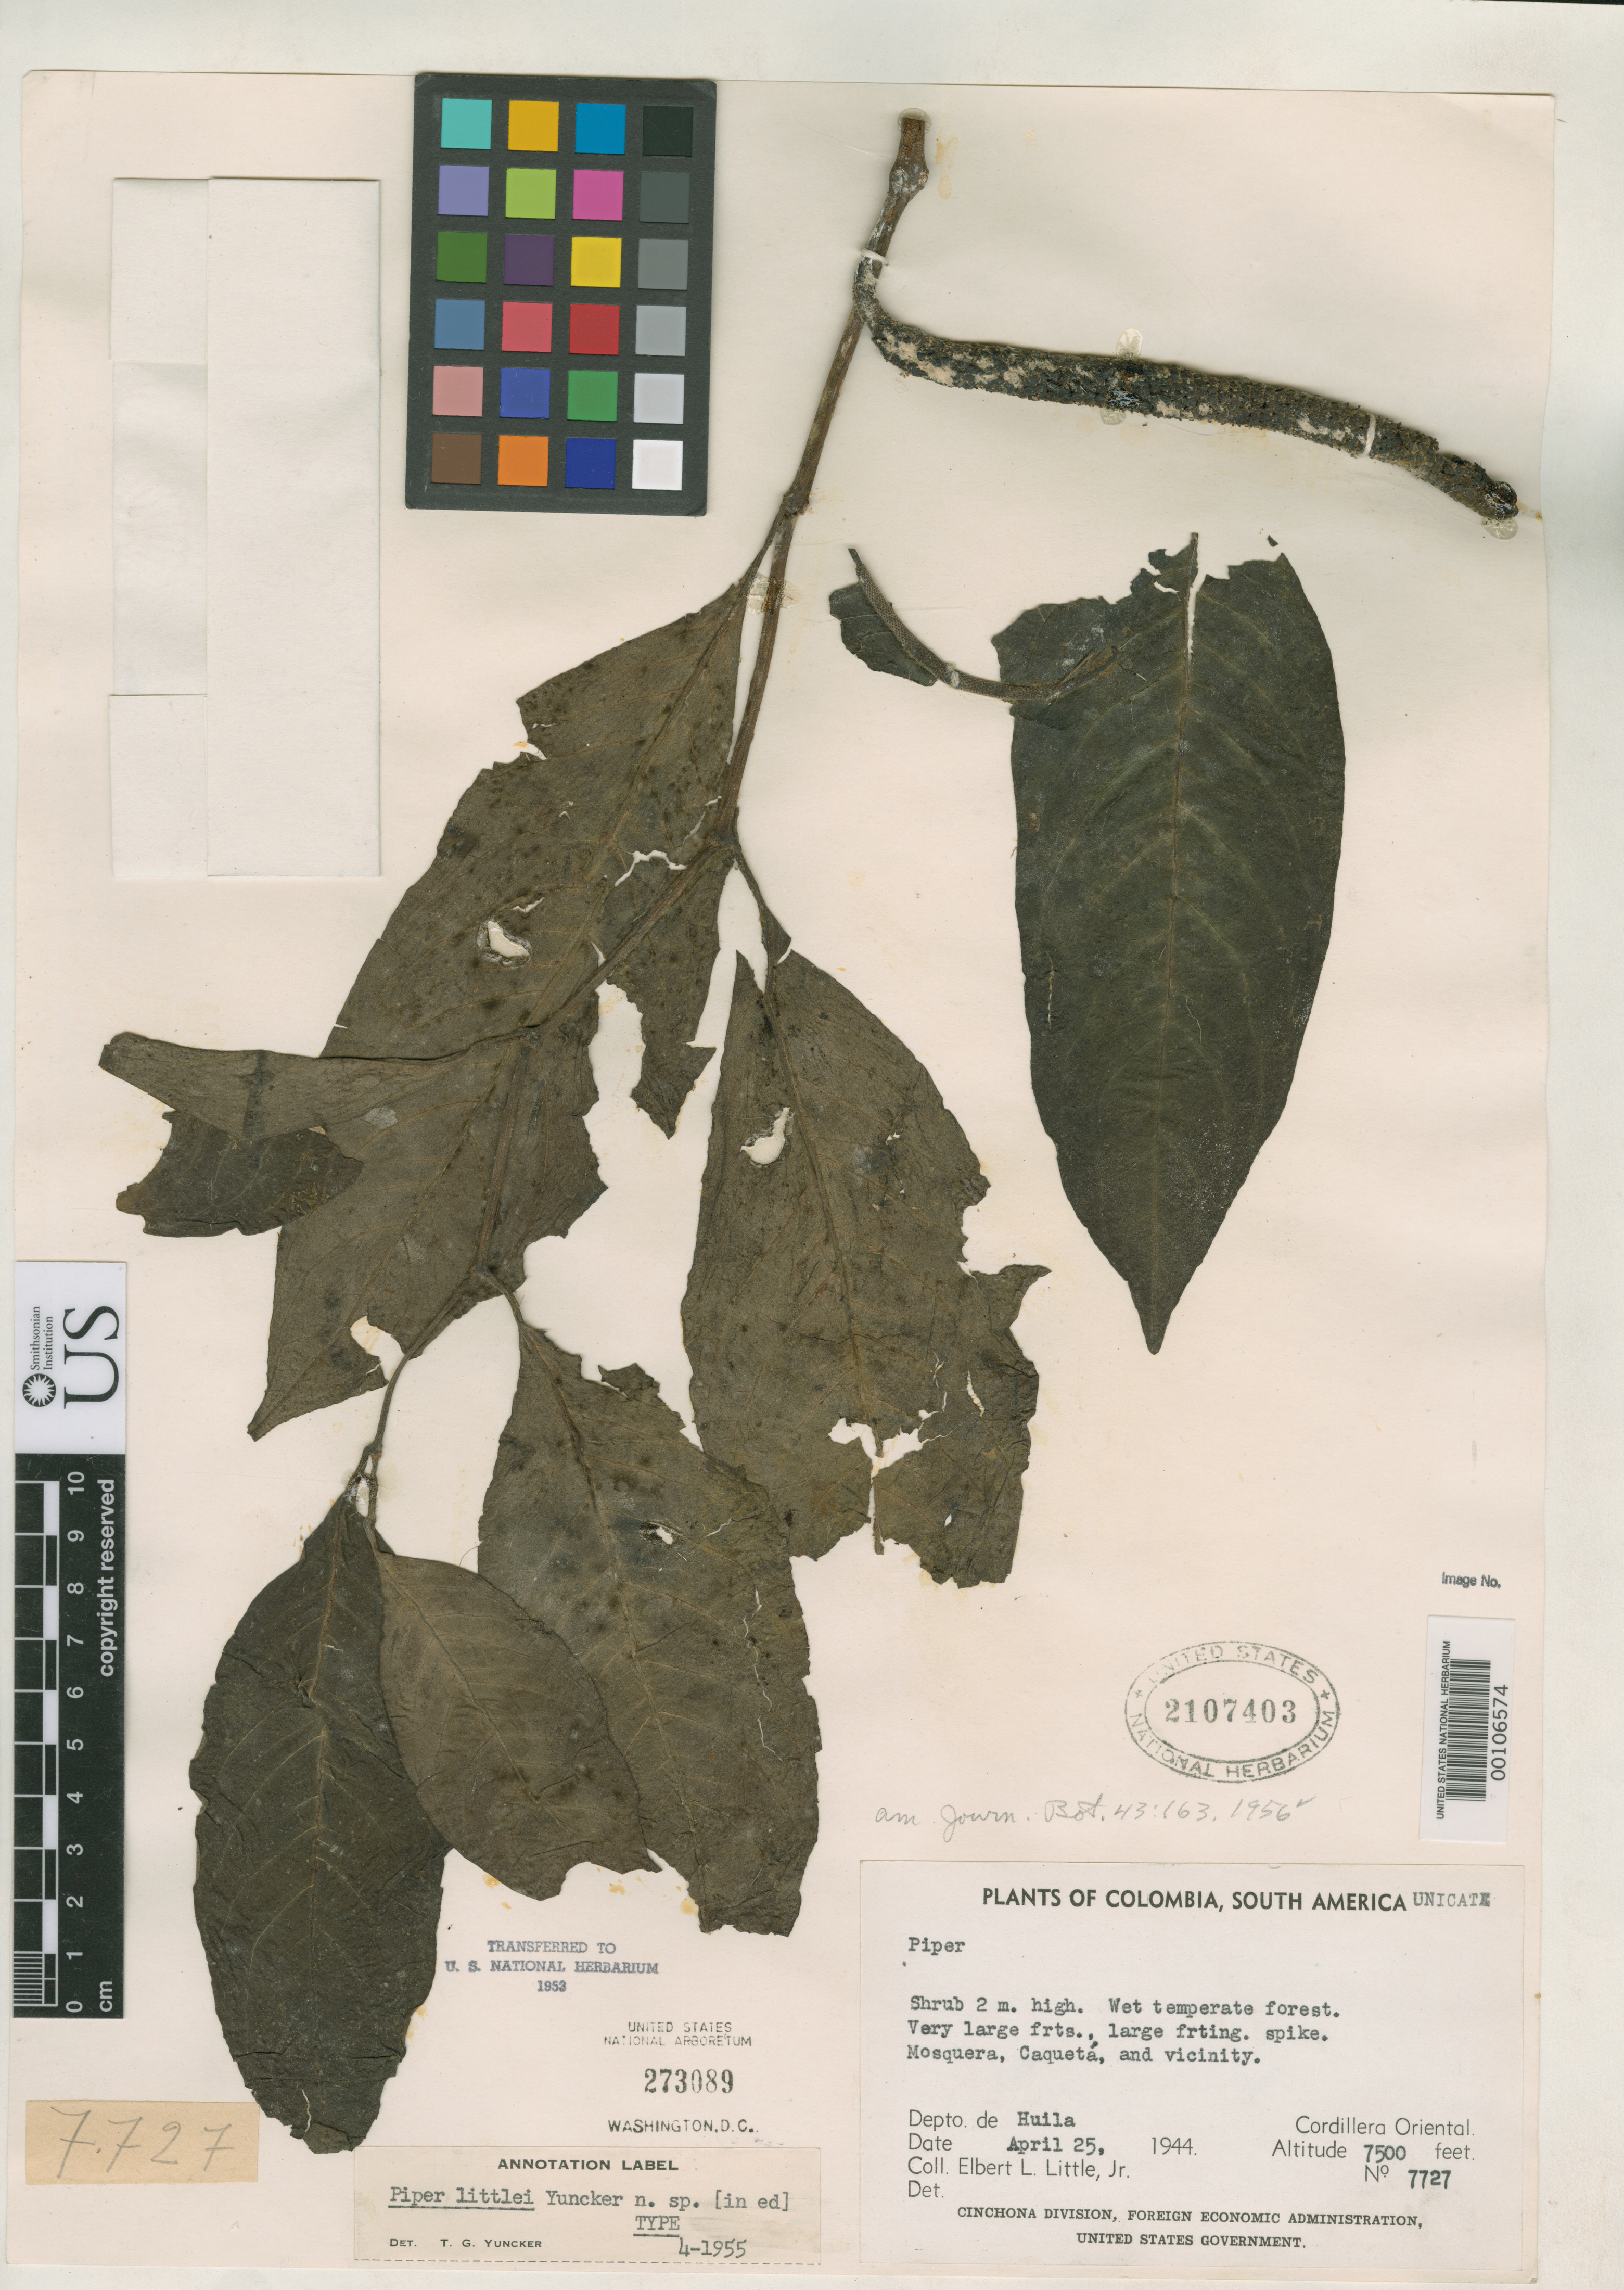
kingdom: Plantae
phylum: Tracheophyta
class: Magnoliopsida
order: Piperales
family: Piperaceae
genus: Piper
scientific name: Piper littlei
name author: Yunck.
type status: Holotype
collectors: E. L. Little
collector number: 7727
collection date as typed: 25 Apr 1944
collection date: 1944-04-25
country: Colombia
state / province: Huila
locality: Mosquera, Caqueta and vicinity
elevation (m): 2286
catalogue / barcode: US 2107403